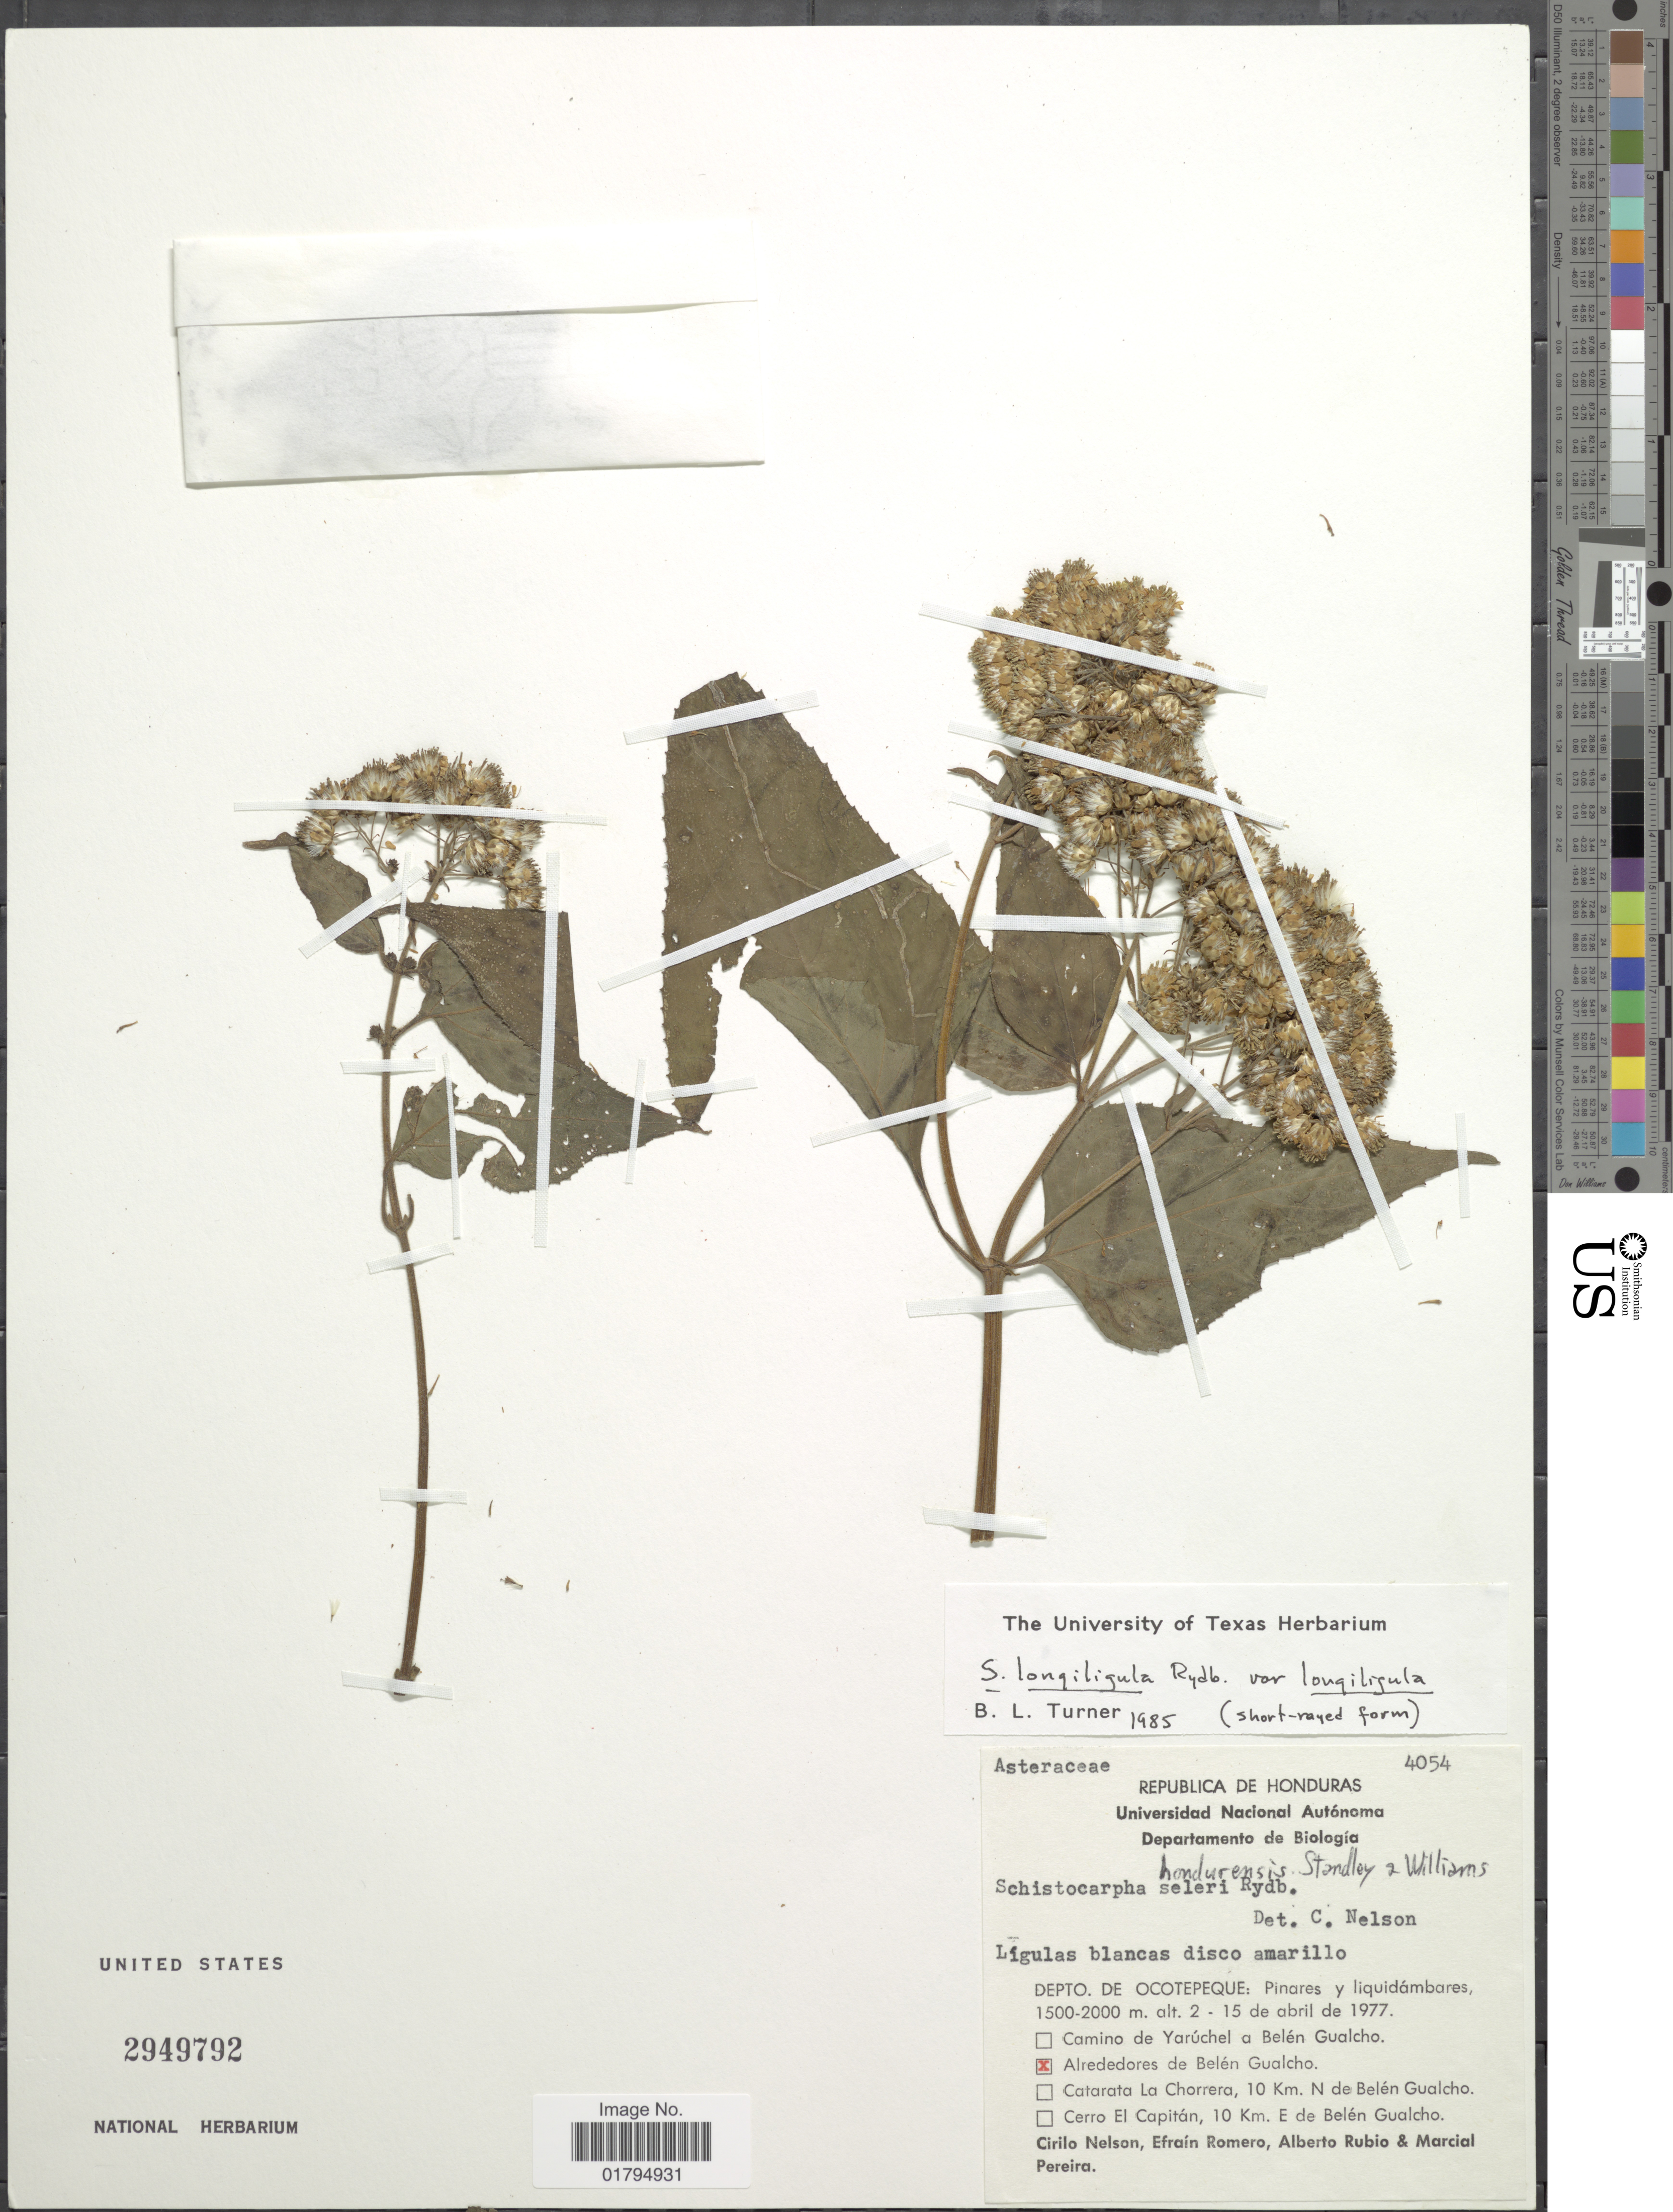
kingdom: Plantae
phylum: Tracheophyta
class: Magnoliopsida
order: Asterales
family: Asteraceae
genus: Schistocarpha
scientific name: Schistocarpha hondurensis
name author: Standl. & L.O. Williams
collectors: C. H. Nelson, E. Romero, A. Rubio & M. Pereira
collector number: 4054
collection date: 1977-04-02/1977-04-15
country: Honduras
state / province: Ocotepeque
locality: Departamento de Biologia. Pinares y liquidambares. Alrededores de Belen Gualcho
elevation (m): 1500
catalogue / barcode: US 2949792